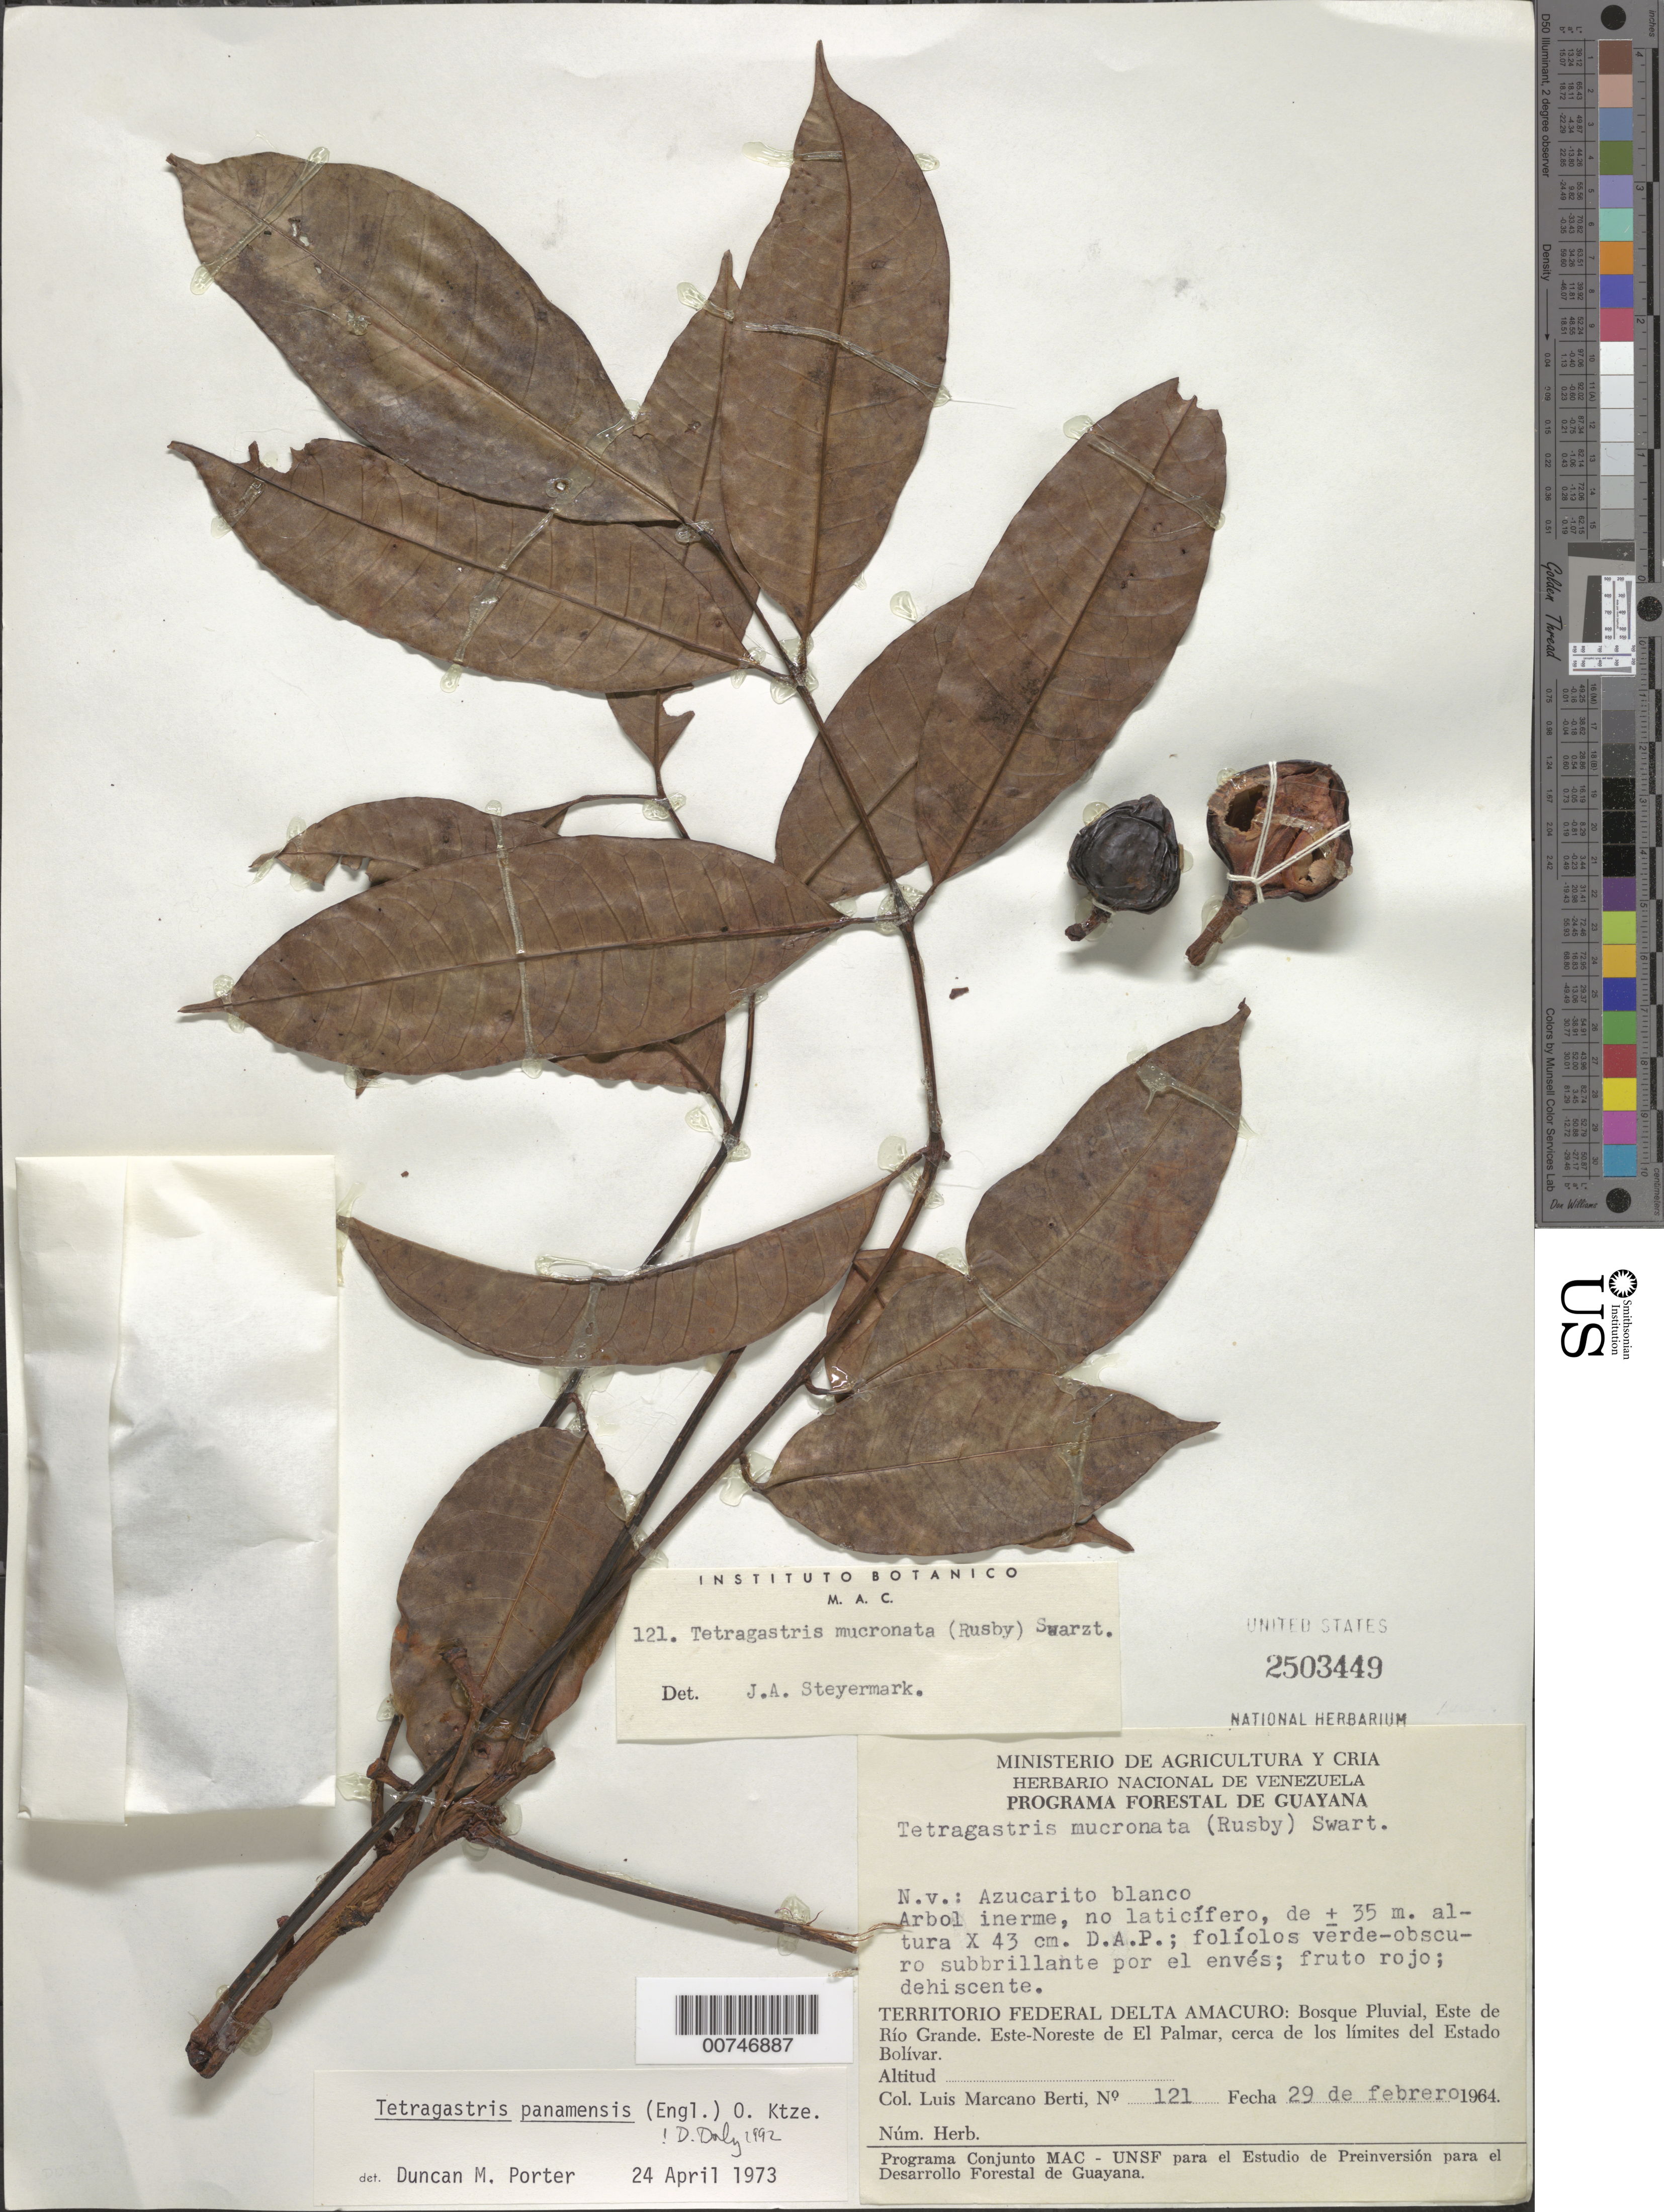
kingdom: Plantae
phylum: Tracheophyta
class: Magnoliopsida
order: Sapindales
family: Burseraceae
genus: Protium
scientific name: Protium stevensonii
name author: (Standl.) Daly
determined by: Daly, Douglas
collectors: L. Marcano-Berti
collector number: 121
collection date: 1964-02-29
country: Venezuela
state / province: Delta Amacuro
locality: Territorio Federal Delta Amacuro: Bosque Pluvial, Este de Río Grande. Este-Noreste de El Palmar, cerca de los límites del Estado Bolívar.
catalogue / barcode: US 2503449